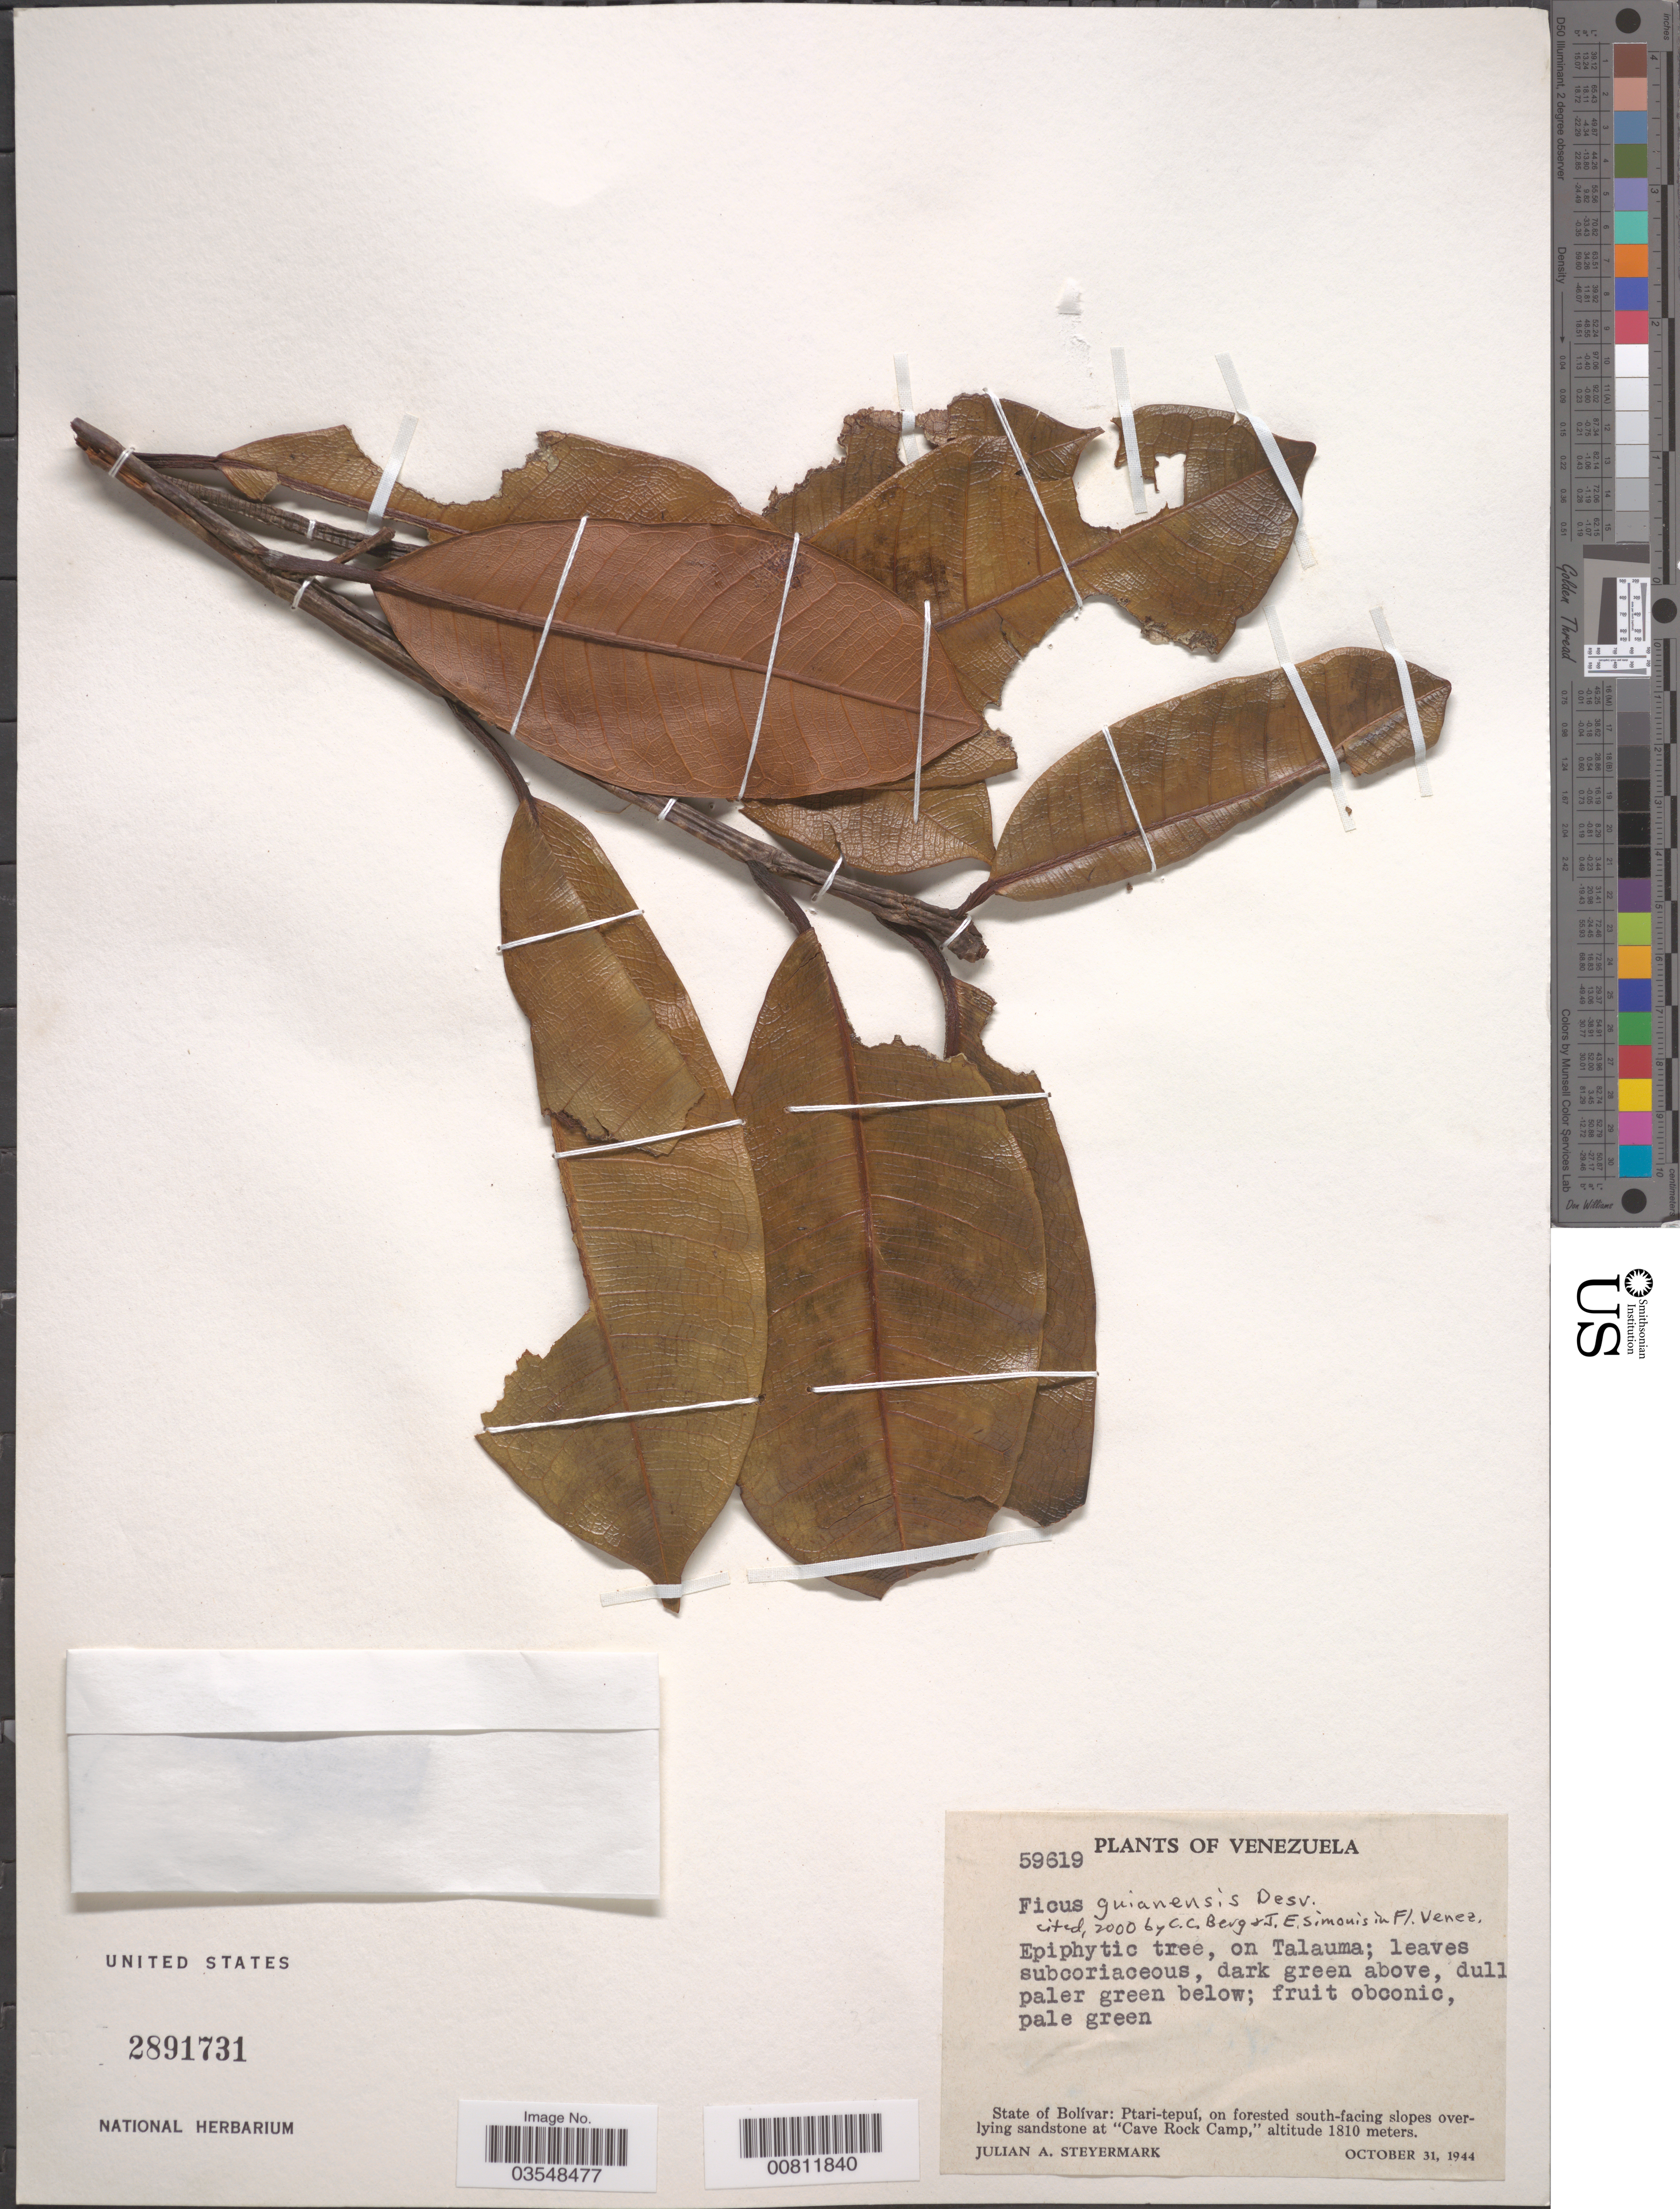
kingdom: Plantae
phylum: Tracheophyta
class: Magnoliopsida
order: Rosales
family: Moraceae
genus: Ficus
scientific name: Ficus guianensis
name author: Desv. ex Ham.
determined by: Berg, C. C.; Simonis, J. E.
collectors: J. Steyermark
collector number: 59619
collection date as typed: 31-Oct-44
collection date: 1944-10-31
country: Venezuela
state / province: Bolívar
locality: Ptari-tepuí, "Cave Rock Camp"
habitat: Forested S facing slopes overlying sandstone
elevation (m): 1810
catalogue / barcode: US 2891731